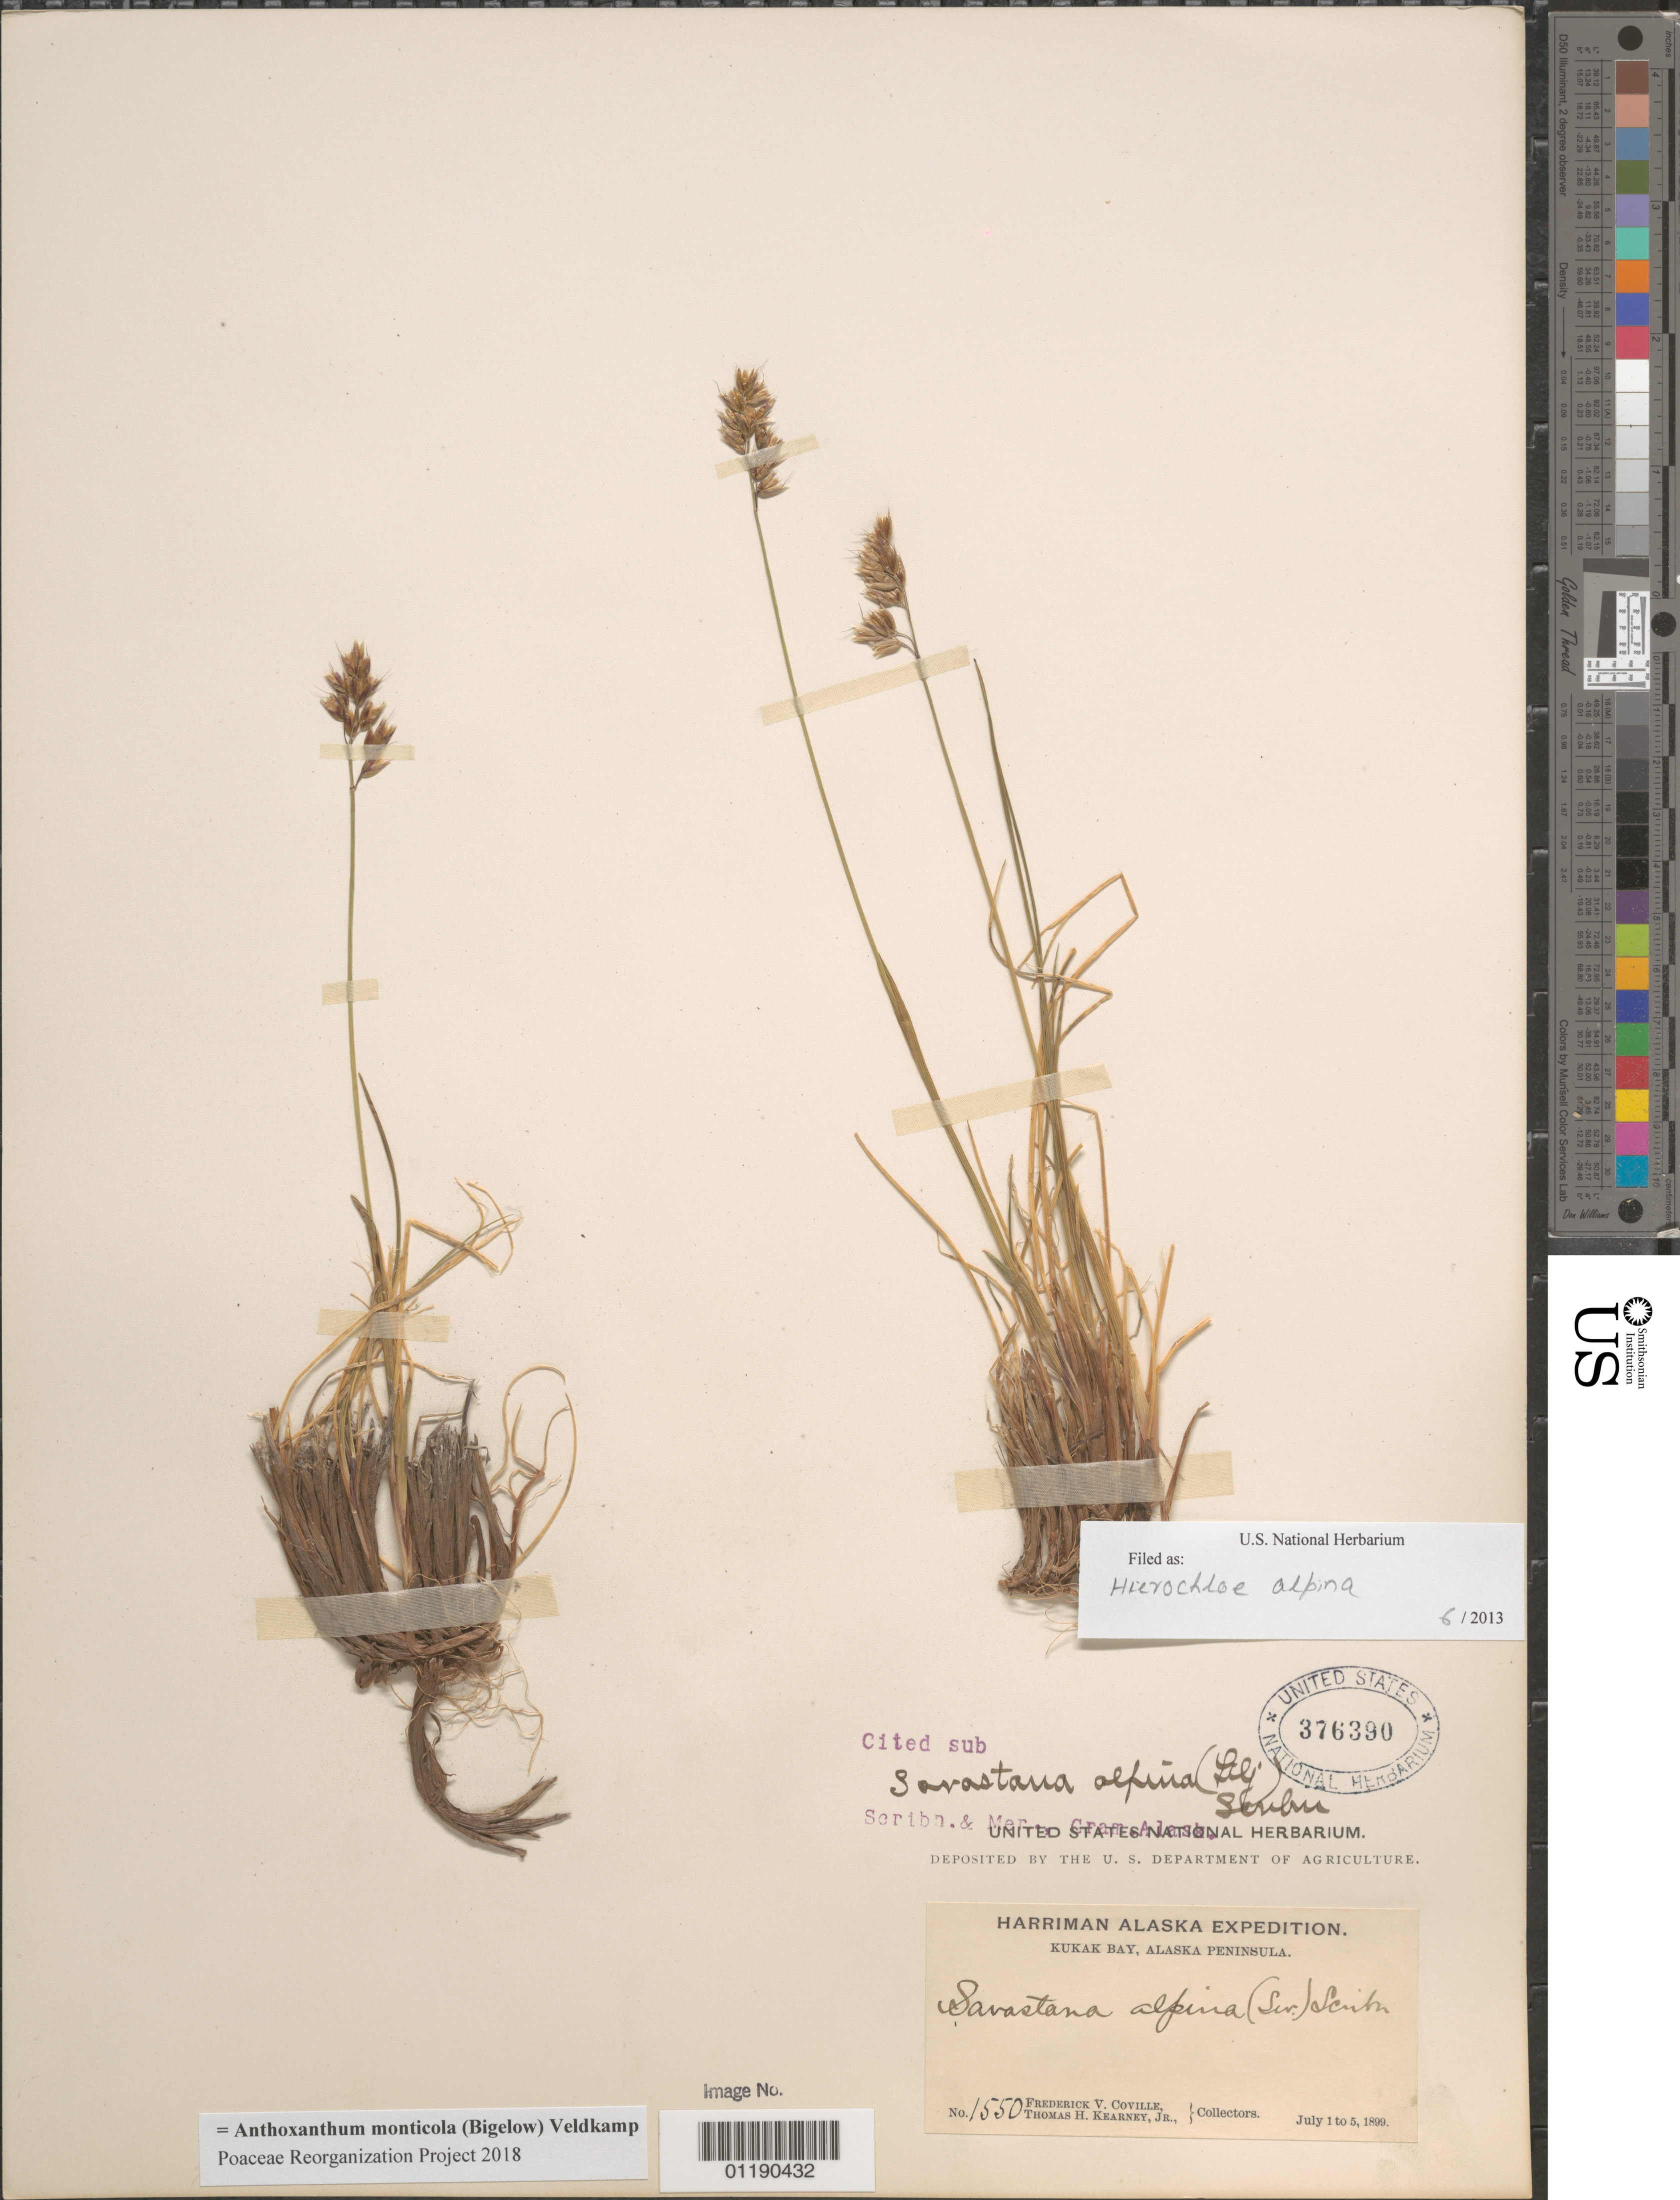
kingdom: Plantae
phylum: Tracheophyta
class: Liliopsida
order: Poales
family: Poaceae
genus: Anthoxanthum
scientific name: Anthoxanthum monticola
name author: (Bigelow) Veldkamp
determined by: Poaceae Reorganization Project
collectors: F. V. Coville & F. Funston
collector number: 1550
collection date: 1899-07-01/1899-07-05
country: United States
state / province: Alaska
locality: Kukak Bay, Alaska Peninsula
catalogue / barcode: US 376390